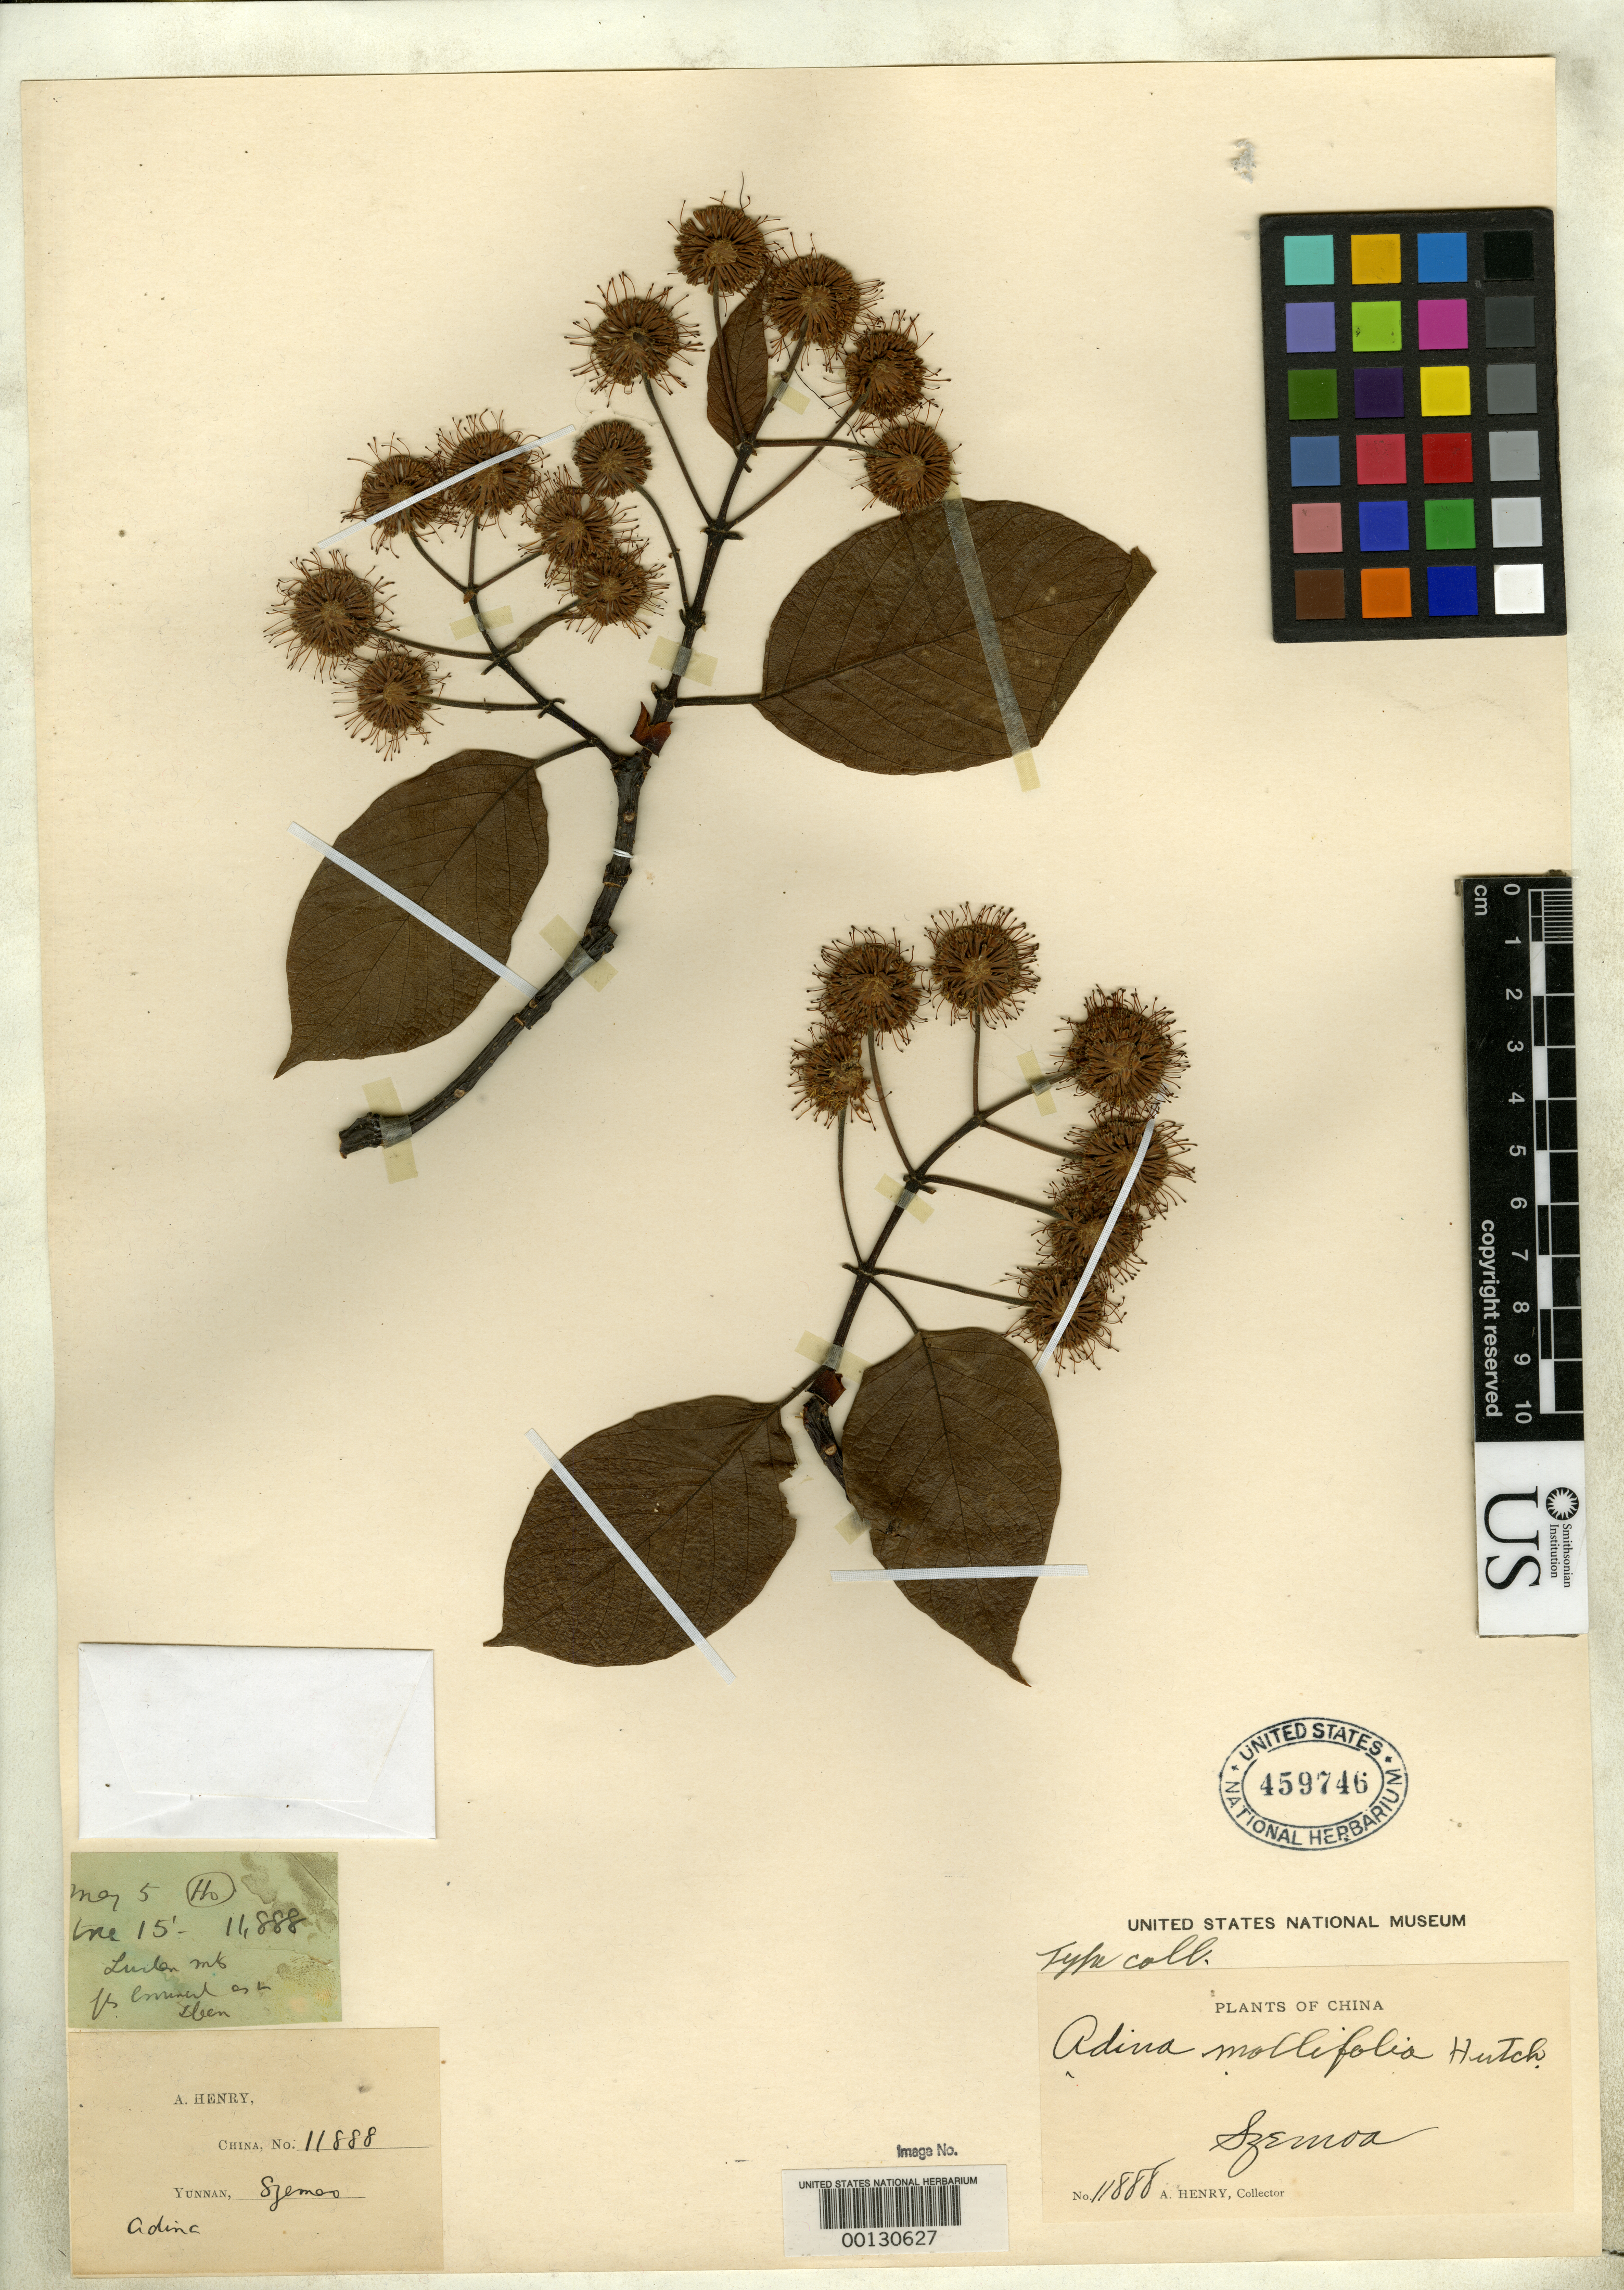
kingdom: Plantae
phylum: Tracheophyta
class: Magnoliopsida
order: Gentianales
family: Rubiaceae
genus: Adina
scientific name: Adina mollifolia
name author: Hutch. in Sarg.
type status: Isotype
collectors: A. Henry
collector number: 11888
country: China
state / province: Yunnan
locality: Szemao.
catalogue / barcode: US 459746